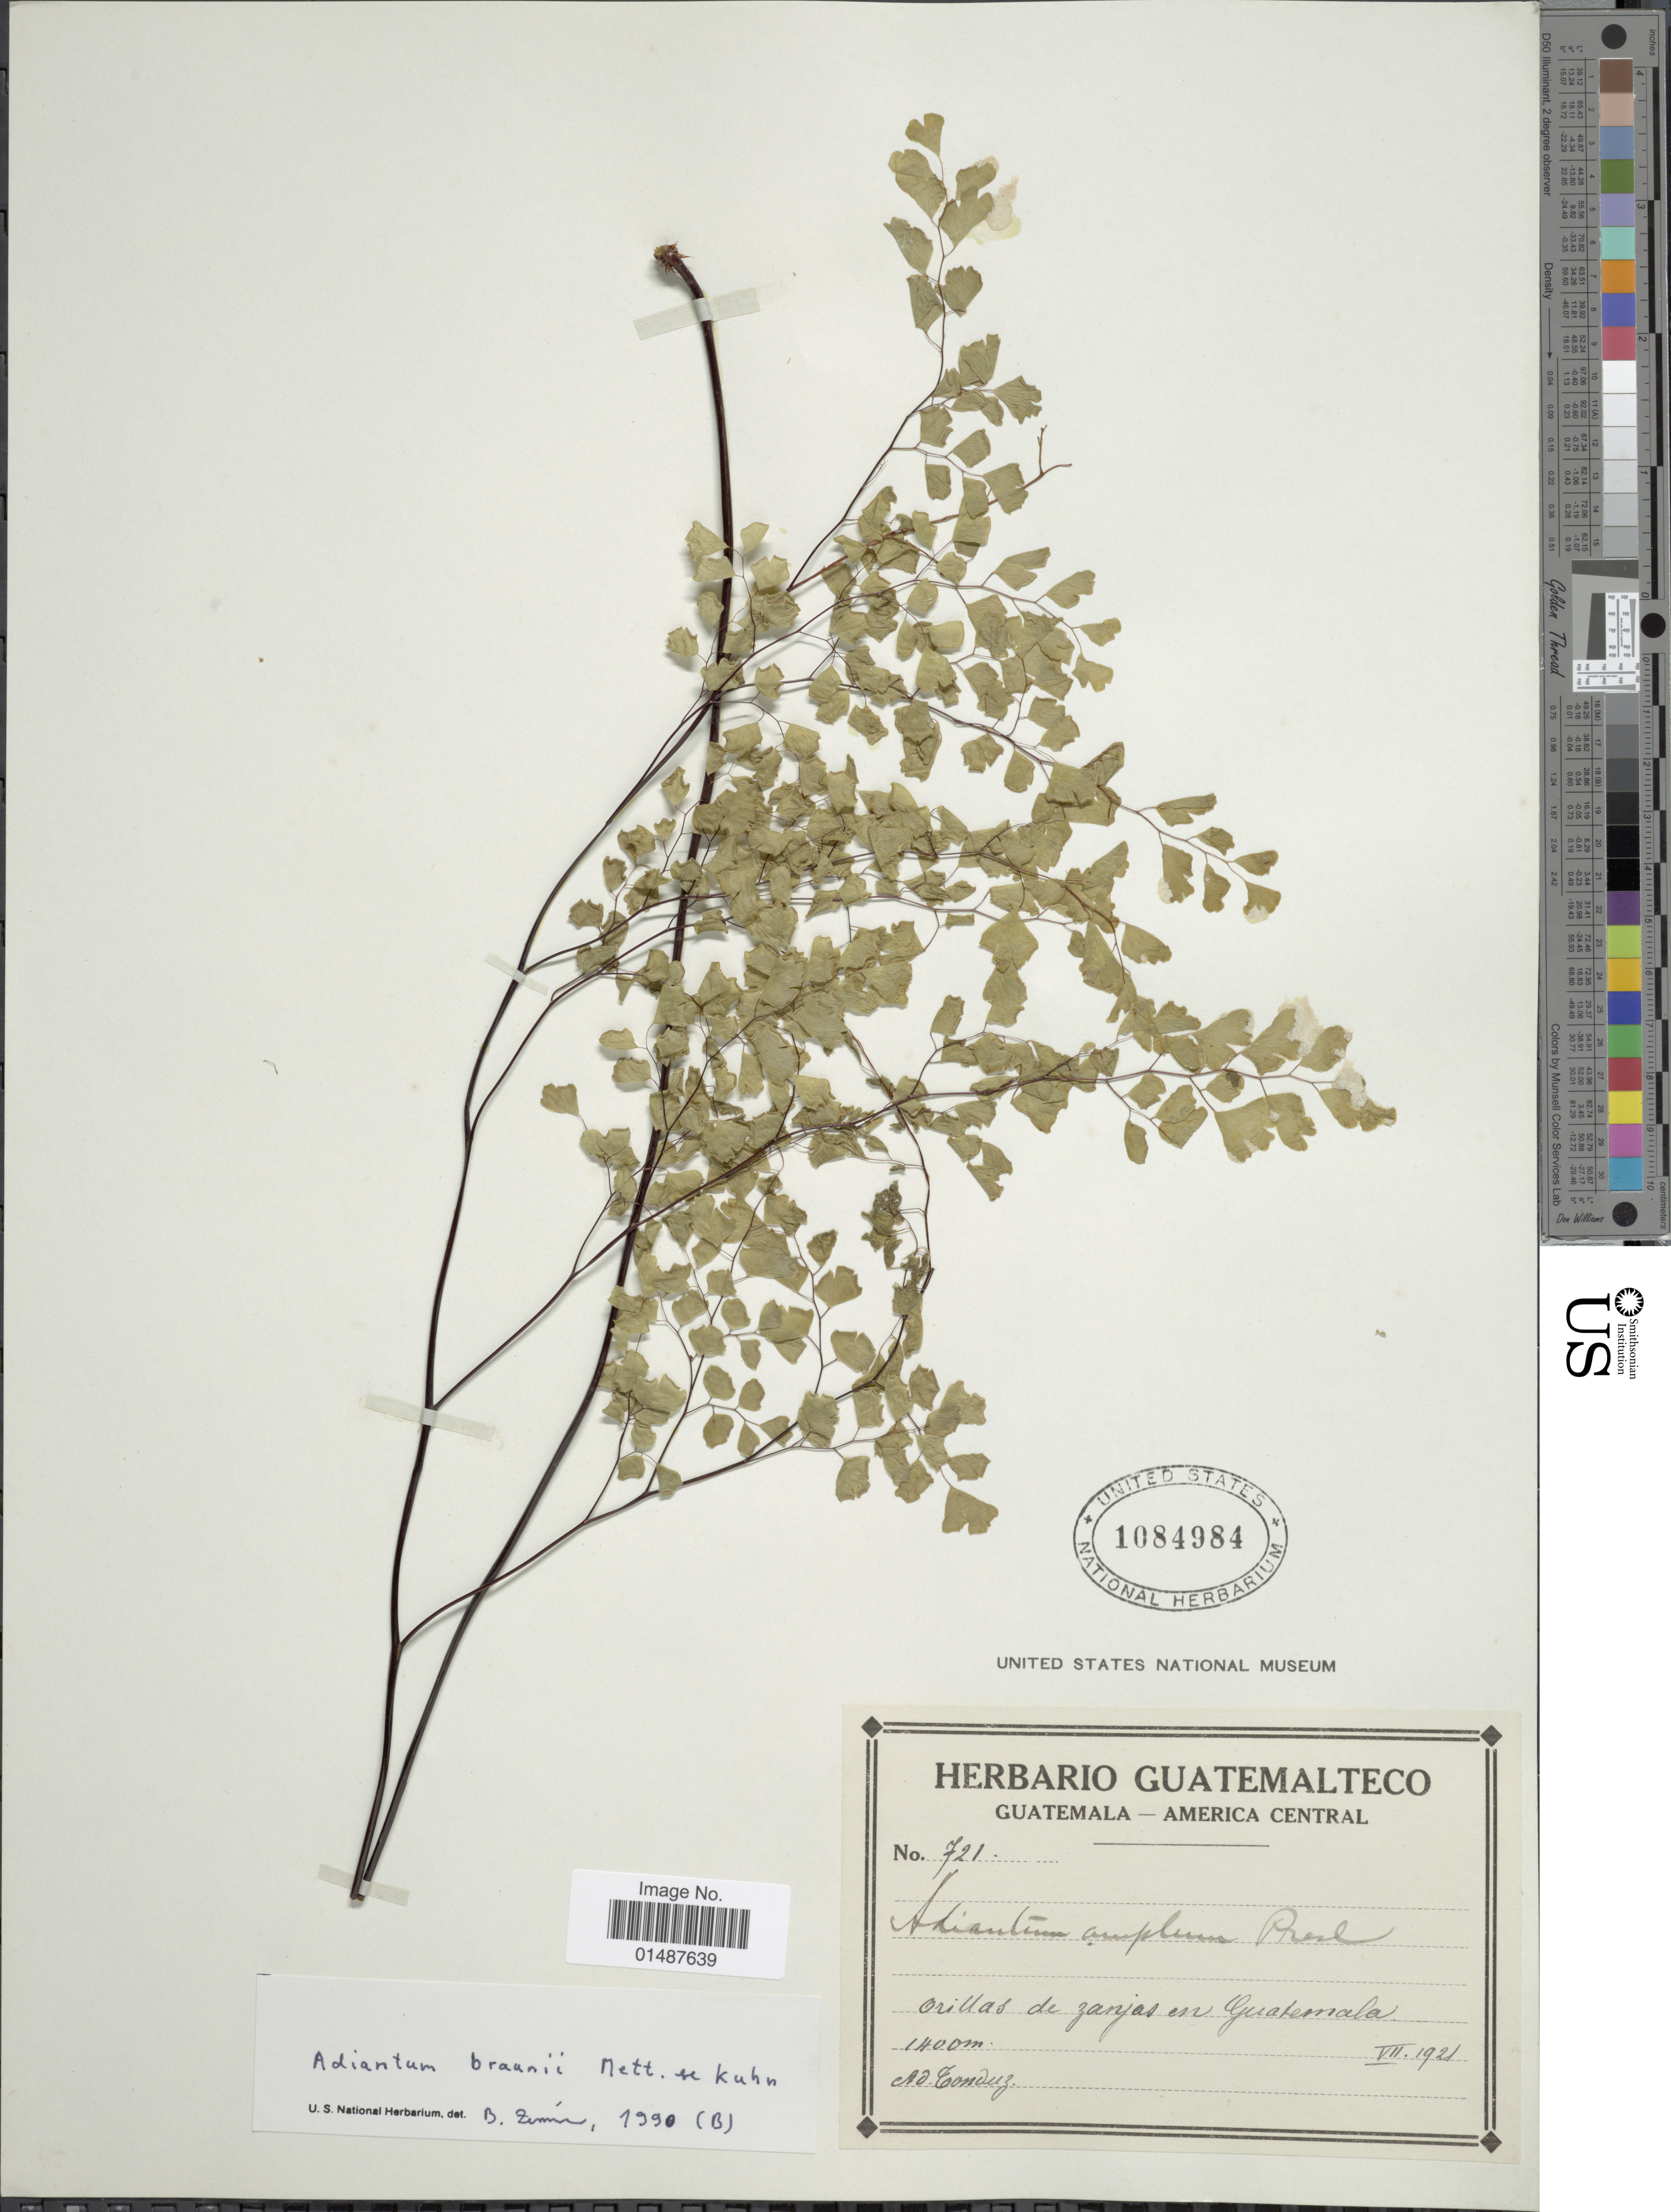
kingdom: Plantae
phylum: Tracheophyta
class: Polypodiopsida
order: Polypodiales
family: Pteridaceae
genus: Adiantum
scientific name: Adiantum braunii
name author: Mett. ex Kuhn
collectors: A. Tonduz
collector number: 721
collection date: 1921-08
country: Guatemala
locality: Orillas de zanjas en Guatemala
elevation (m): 1400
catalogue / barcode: US 1084984